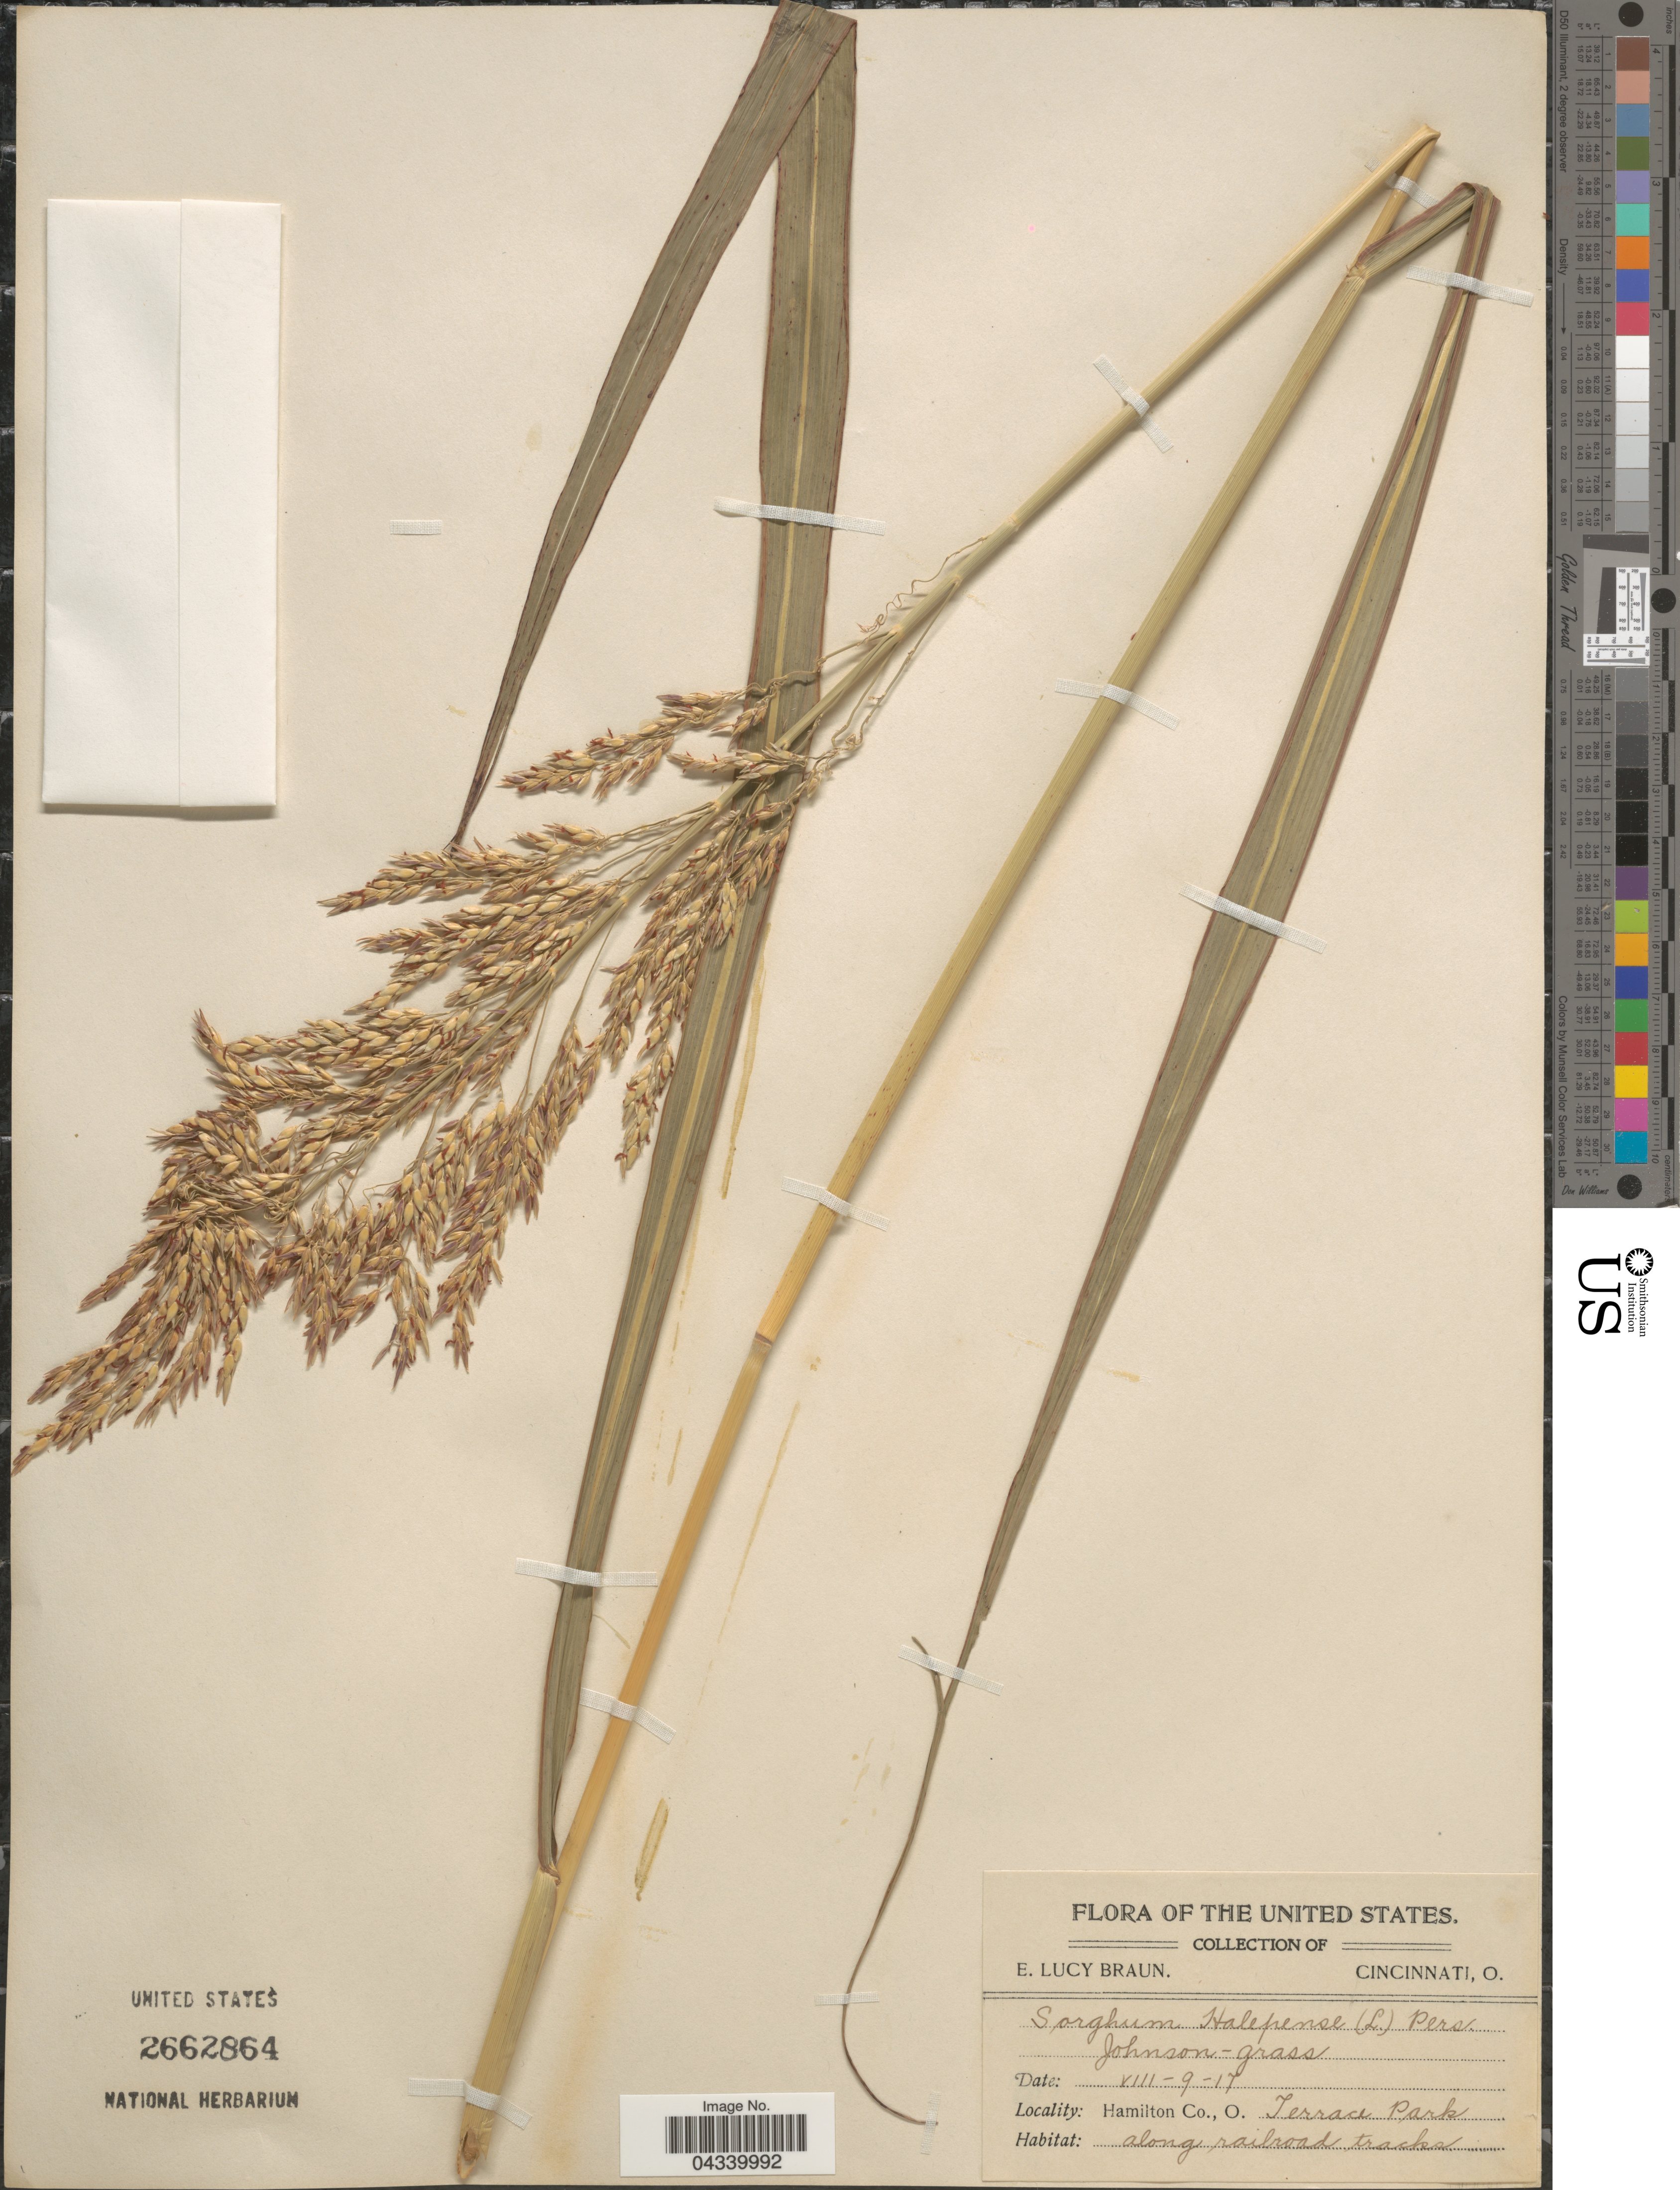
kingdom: Plantae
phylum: Tracheophyta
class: Liliopsida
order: Poales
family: Poaceae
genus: Sorghum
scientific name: Sorghum halepense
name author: (L.) Pers.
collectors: E. L. Braun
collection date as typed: Transcribed d/m/y: 9/8/17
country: United States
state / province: Ohio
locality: Hamilton Co. Terrace Park. Along railroad tracks.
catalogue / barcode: US 2662864